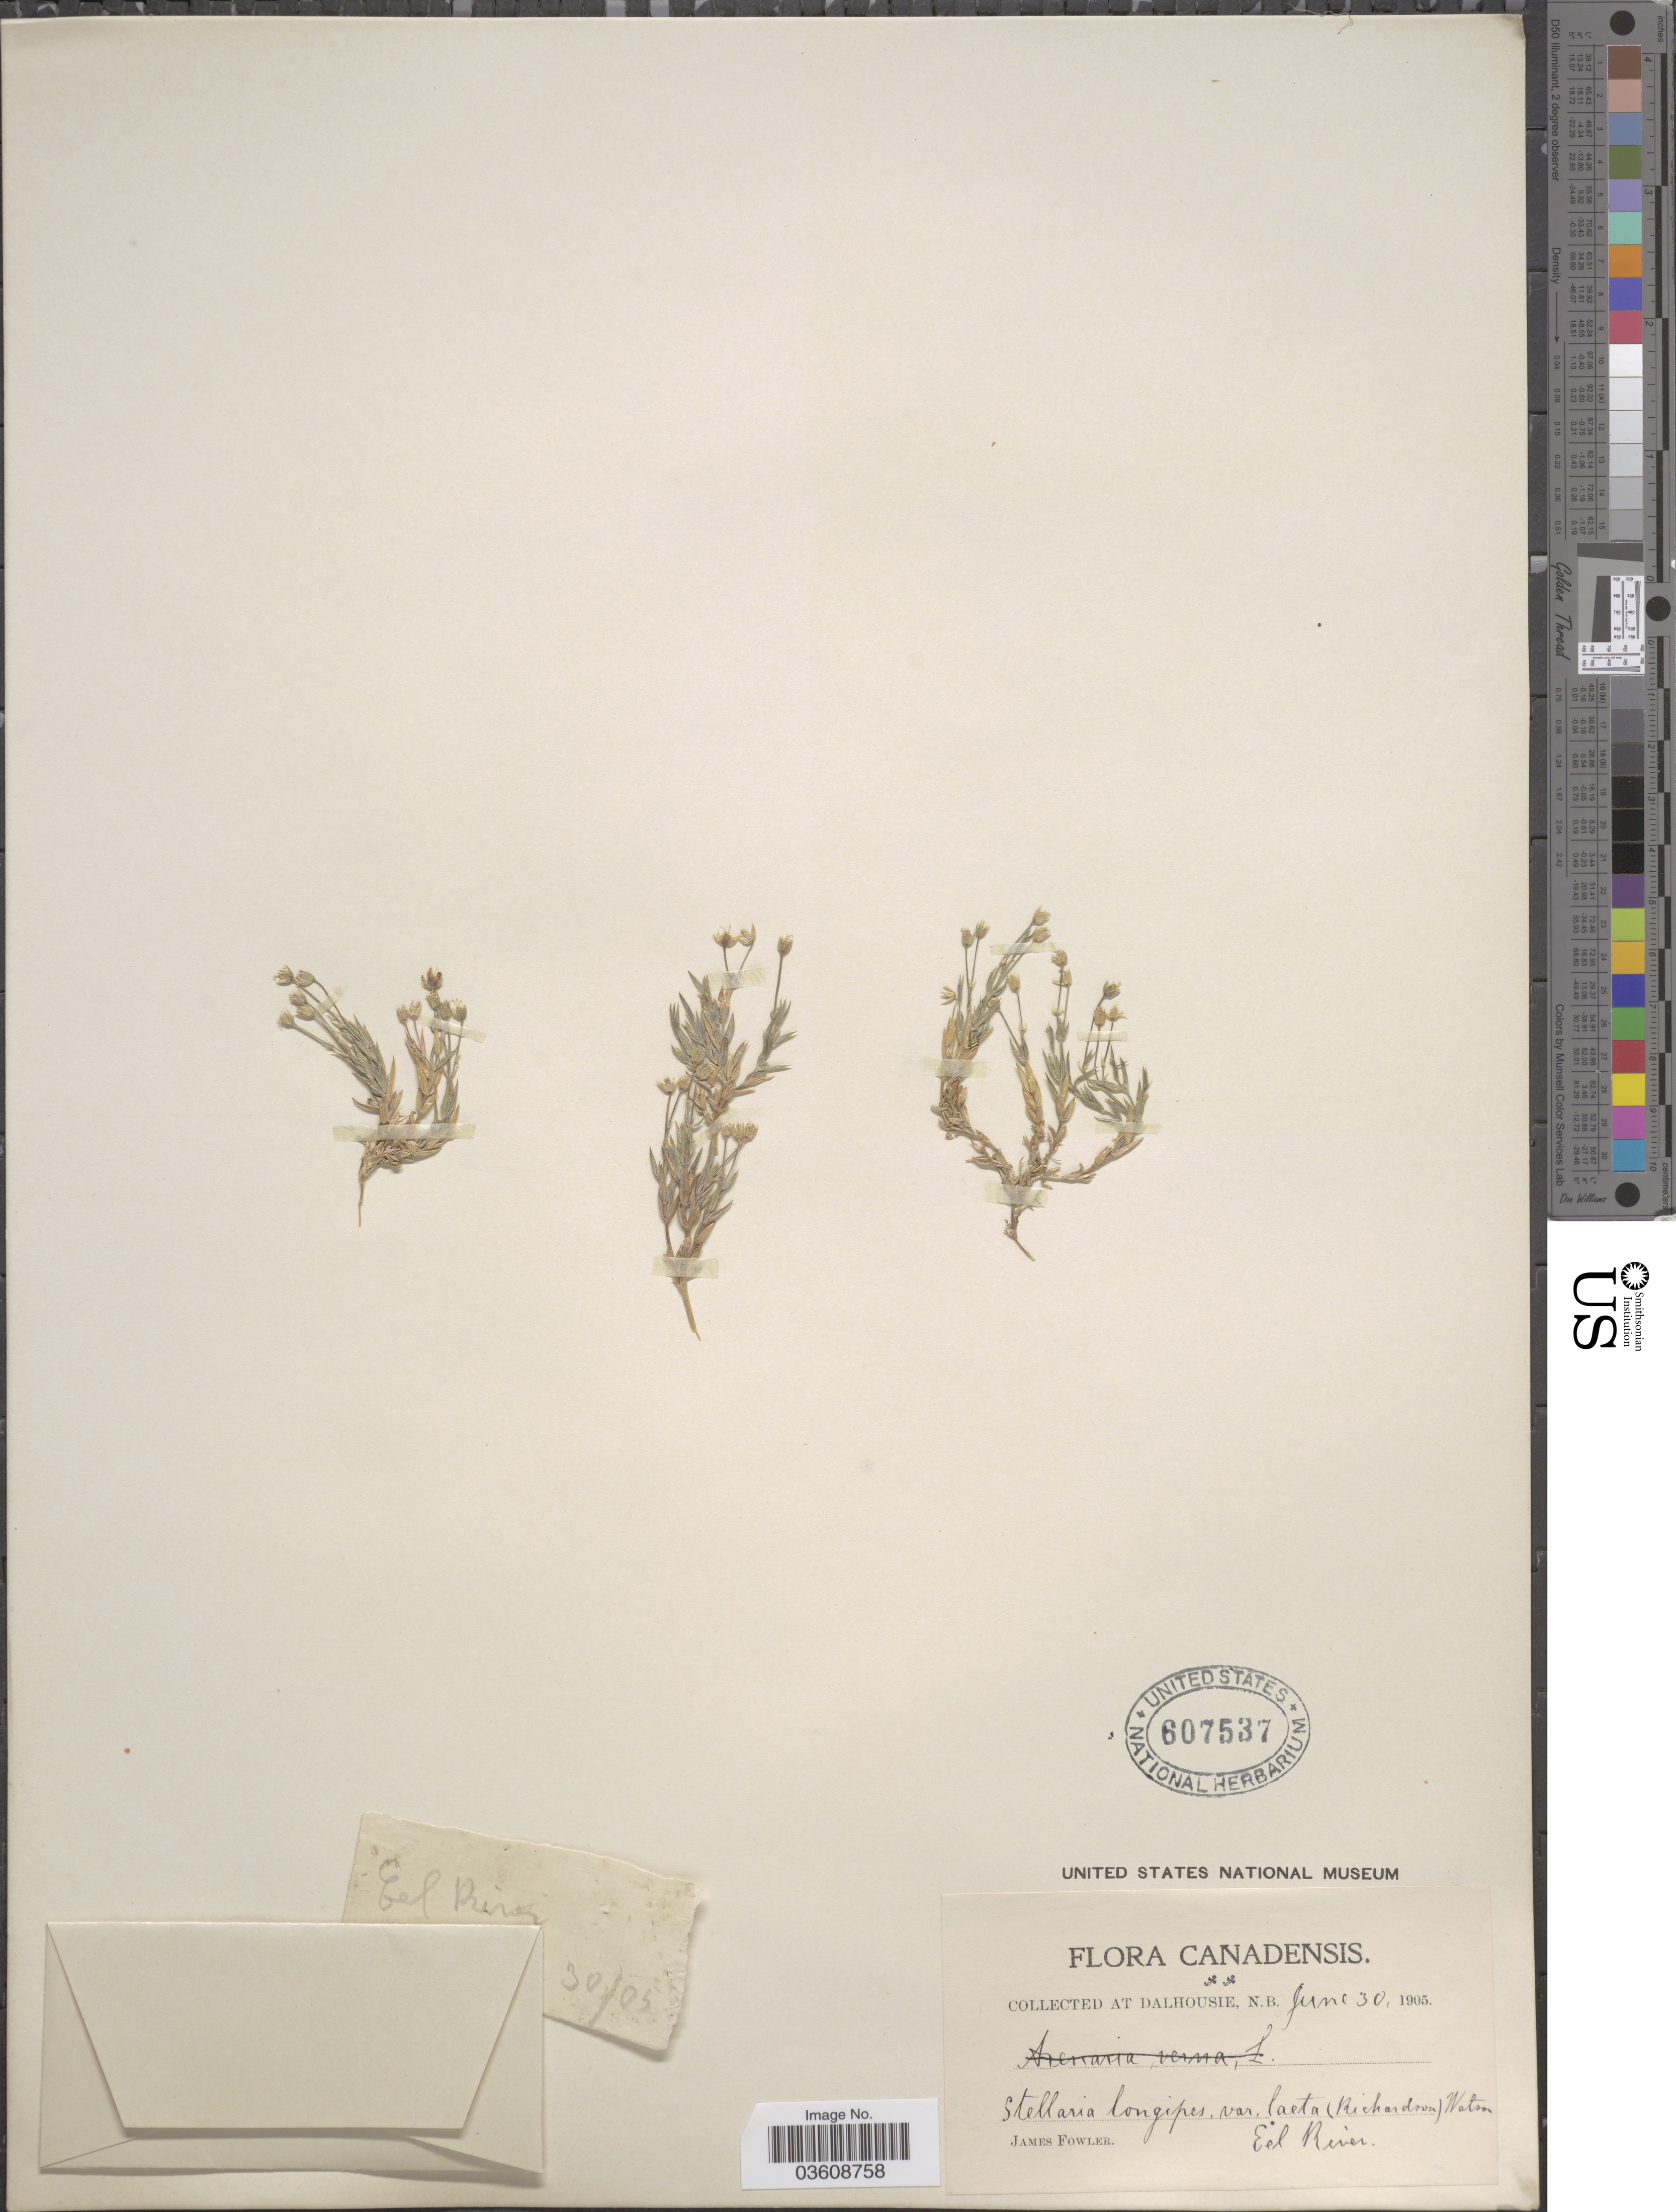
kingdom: Plantae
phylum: Tracheophyta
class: Magnoliopsida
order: Caryophyllales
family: Caryophyllaceae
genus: Stellaria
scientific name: Stellaria longipes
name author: Goldie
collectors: J. P. Fowler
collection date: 1905-06-30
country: Canada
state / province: New Brunswick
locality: Dalhousie. Eel River.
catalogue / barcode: US 607537